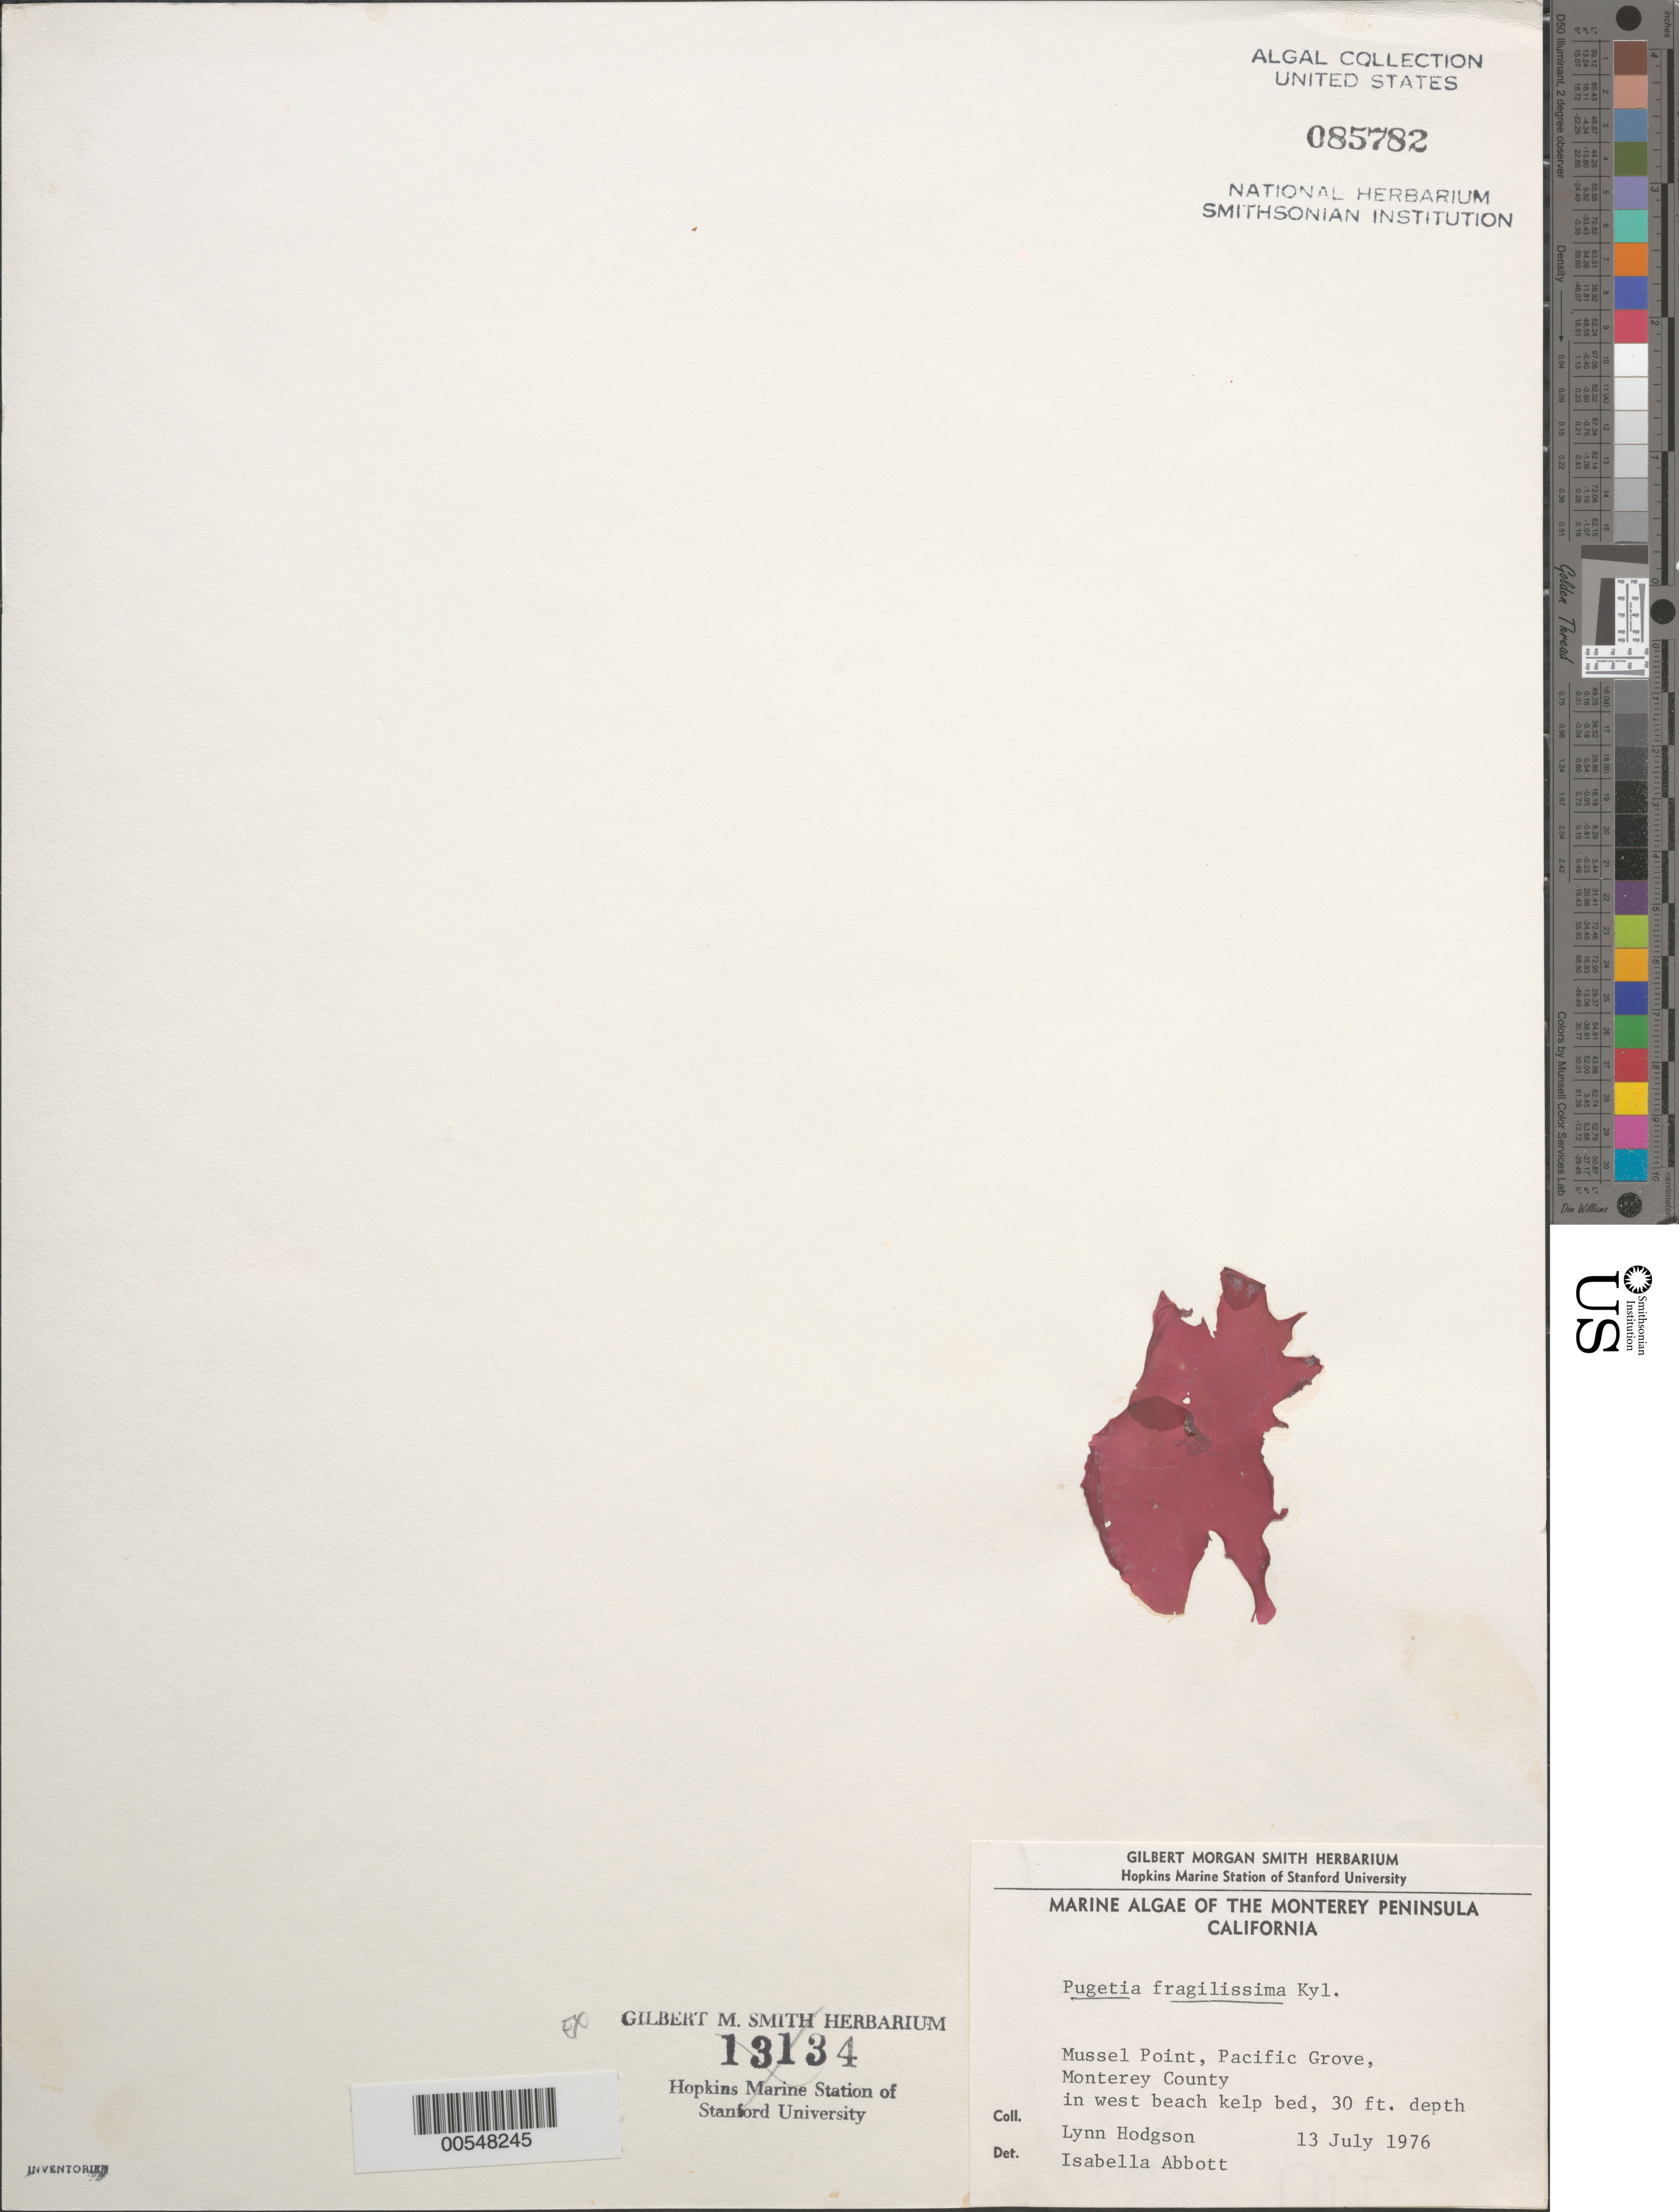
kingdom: Plantae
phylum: Rhodophyta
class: Florideophyceae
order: Gigartinales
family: Kallymeniaceae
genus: Pugetia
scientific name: Pugetia fragilissima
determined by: Abbott, Isabella A.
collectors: L. M. Hodgson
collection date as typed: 13 Jul 1976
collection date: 1976-07-13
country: United States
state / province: California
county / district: Monterey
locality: Mussel Point, Pacific Grove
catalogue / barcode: US 85782